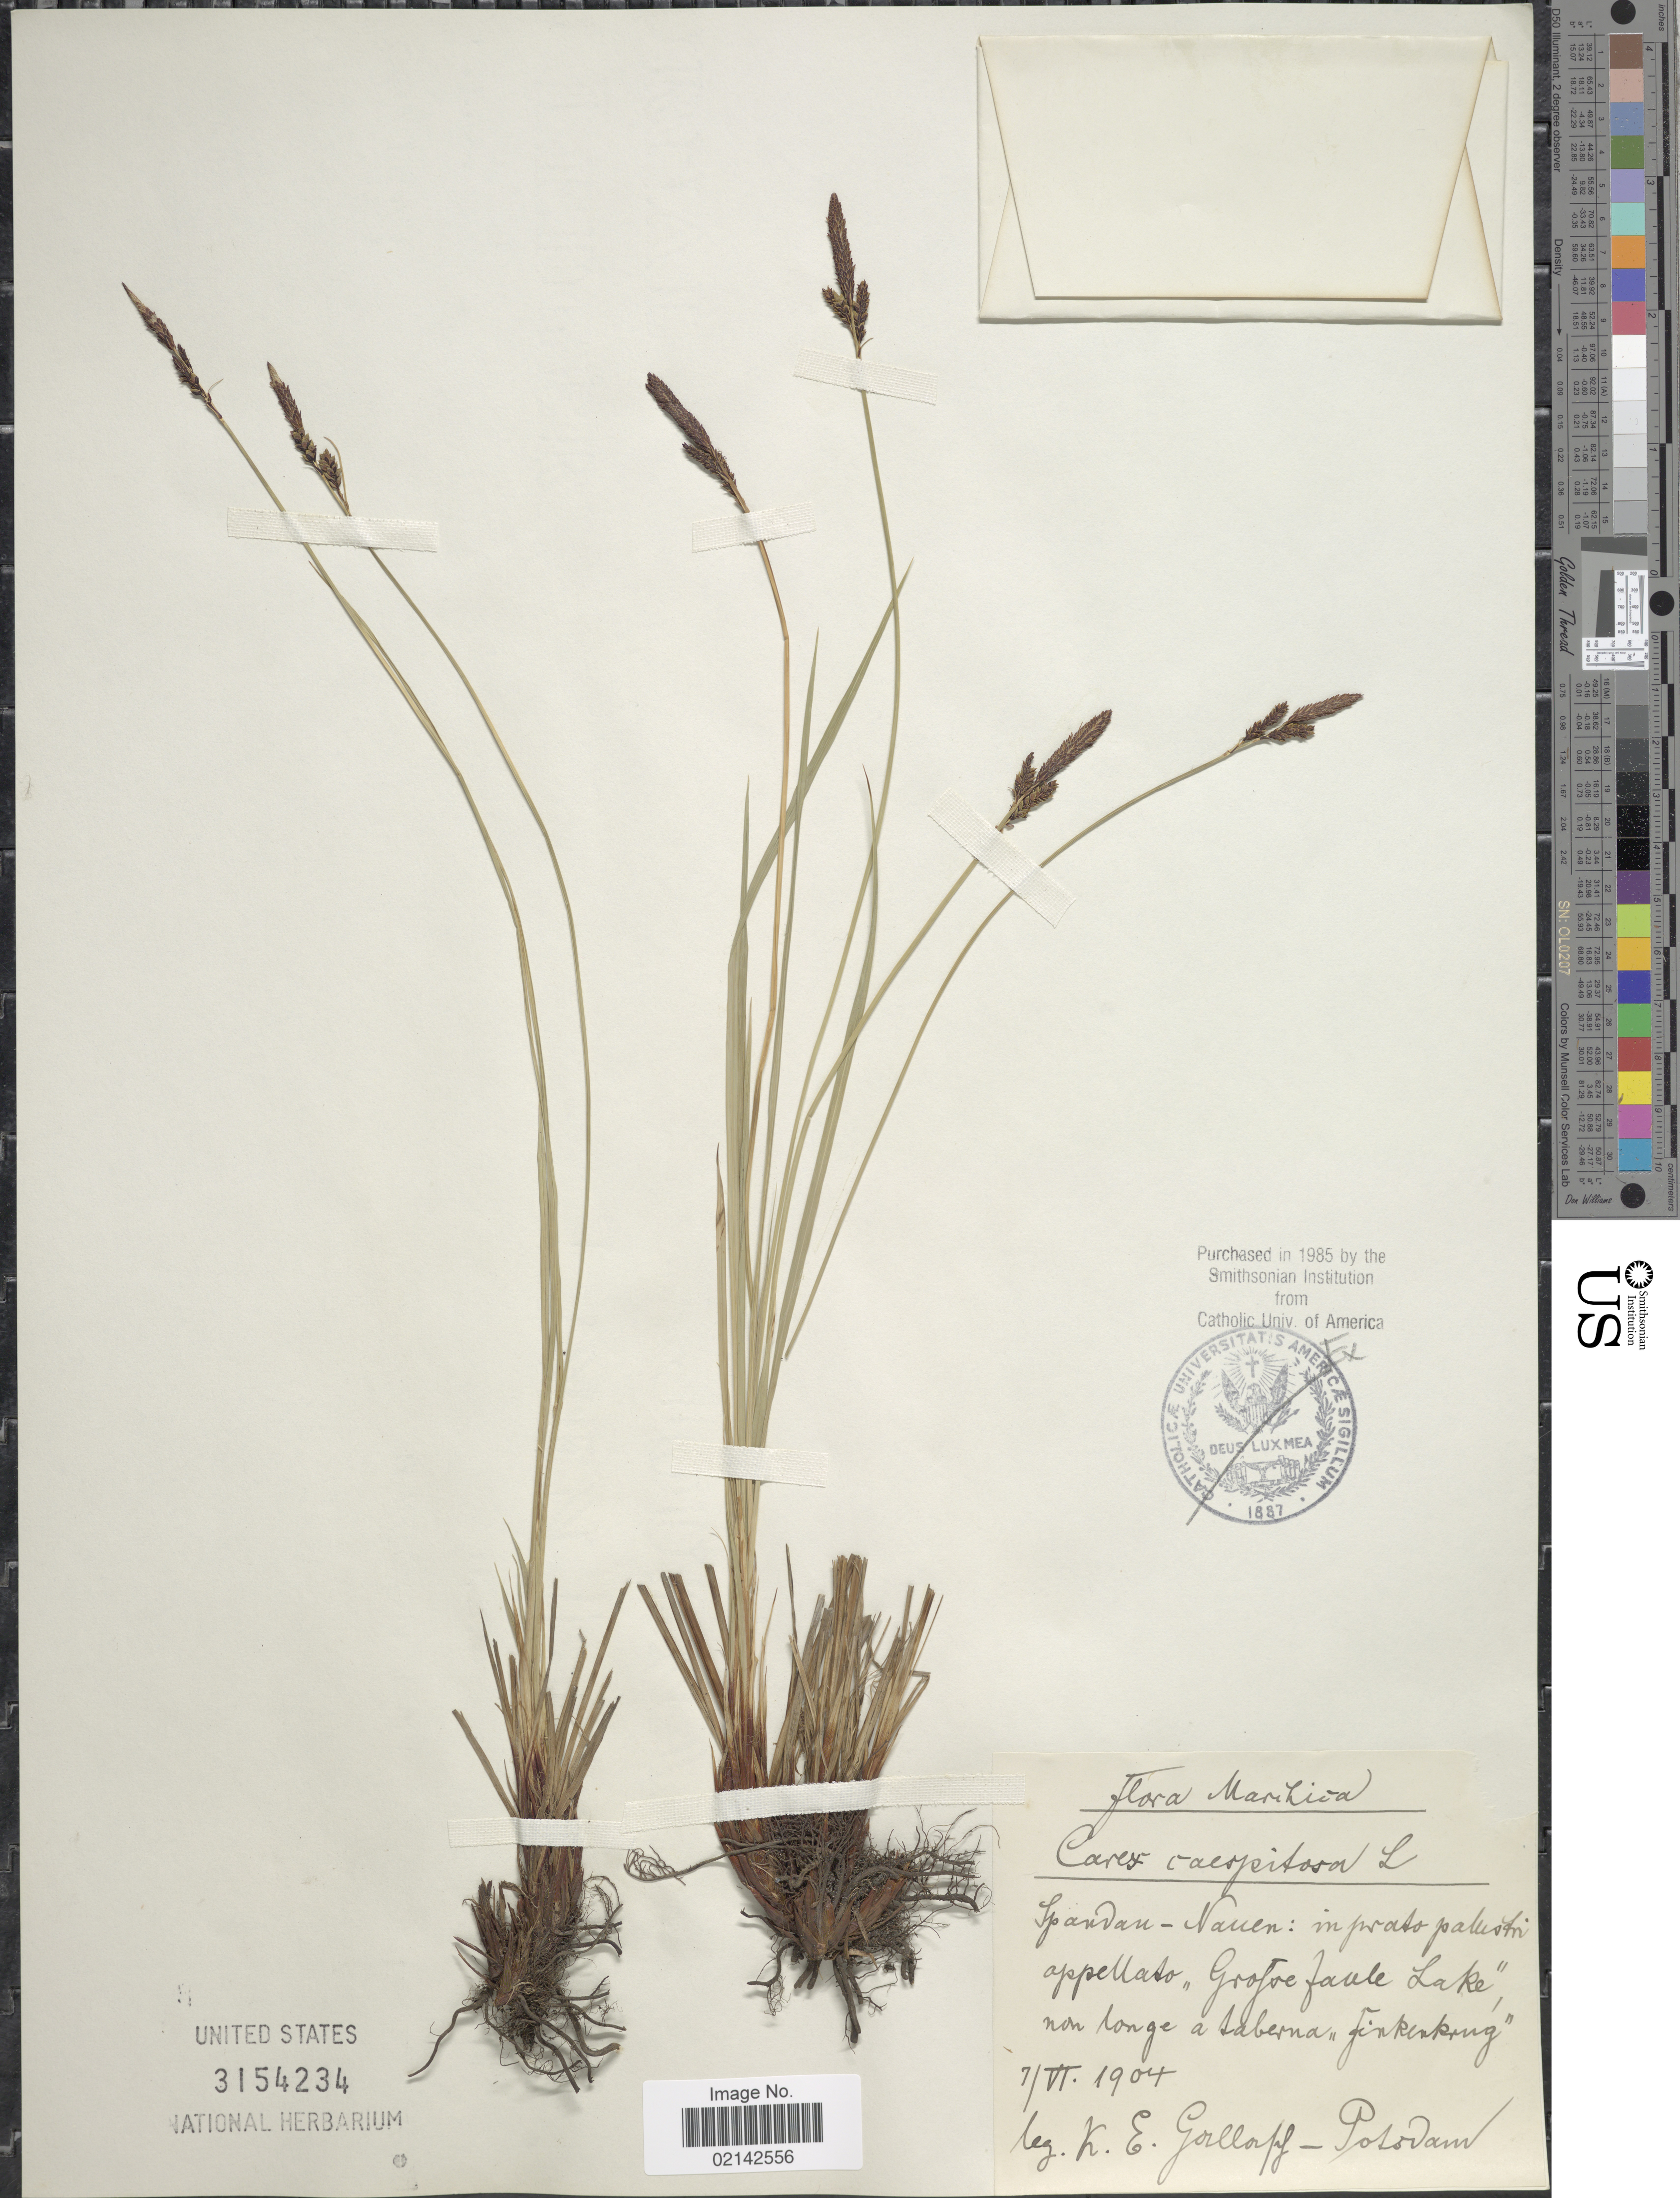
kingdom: Plantae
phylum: Tracheophyta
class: Liliopsida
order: Poales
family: Cyperaceae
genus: Carex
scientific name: Carex cespitosa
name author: L.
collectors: K. Gosllarpf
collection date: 1904-06-07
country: Germany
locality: Marihioa. Potsdam. Spandau-Nauen: imfrato palustin appeltato "Grofoe faule Lake" non longe a Saberna Finkenking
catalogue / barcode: US 3154234